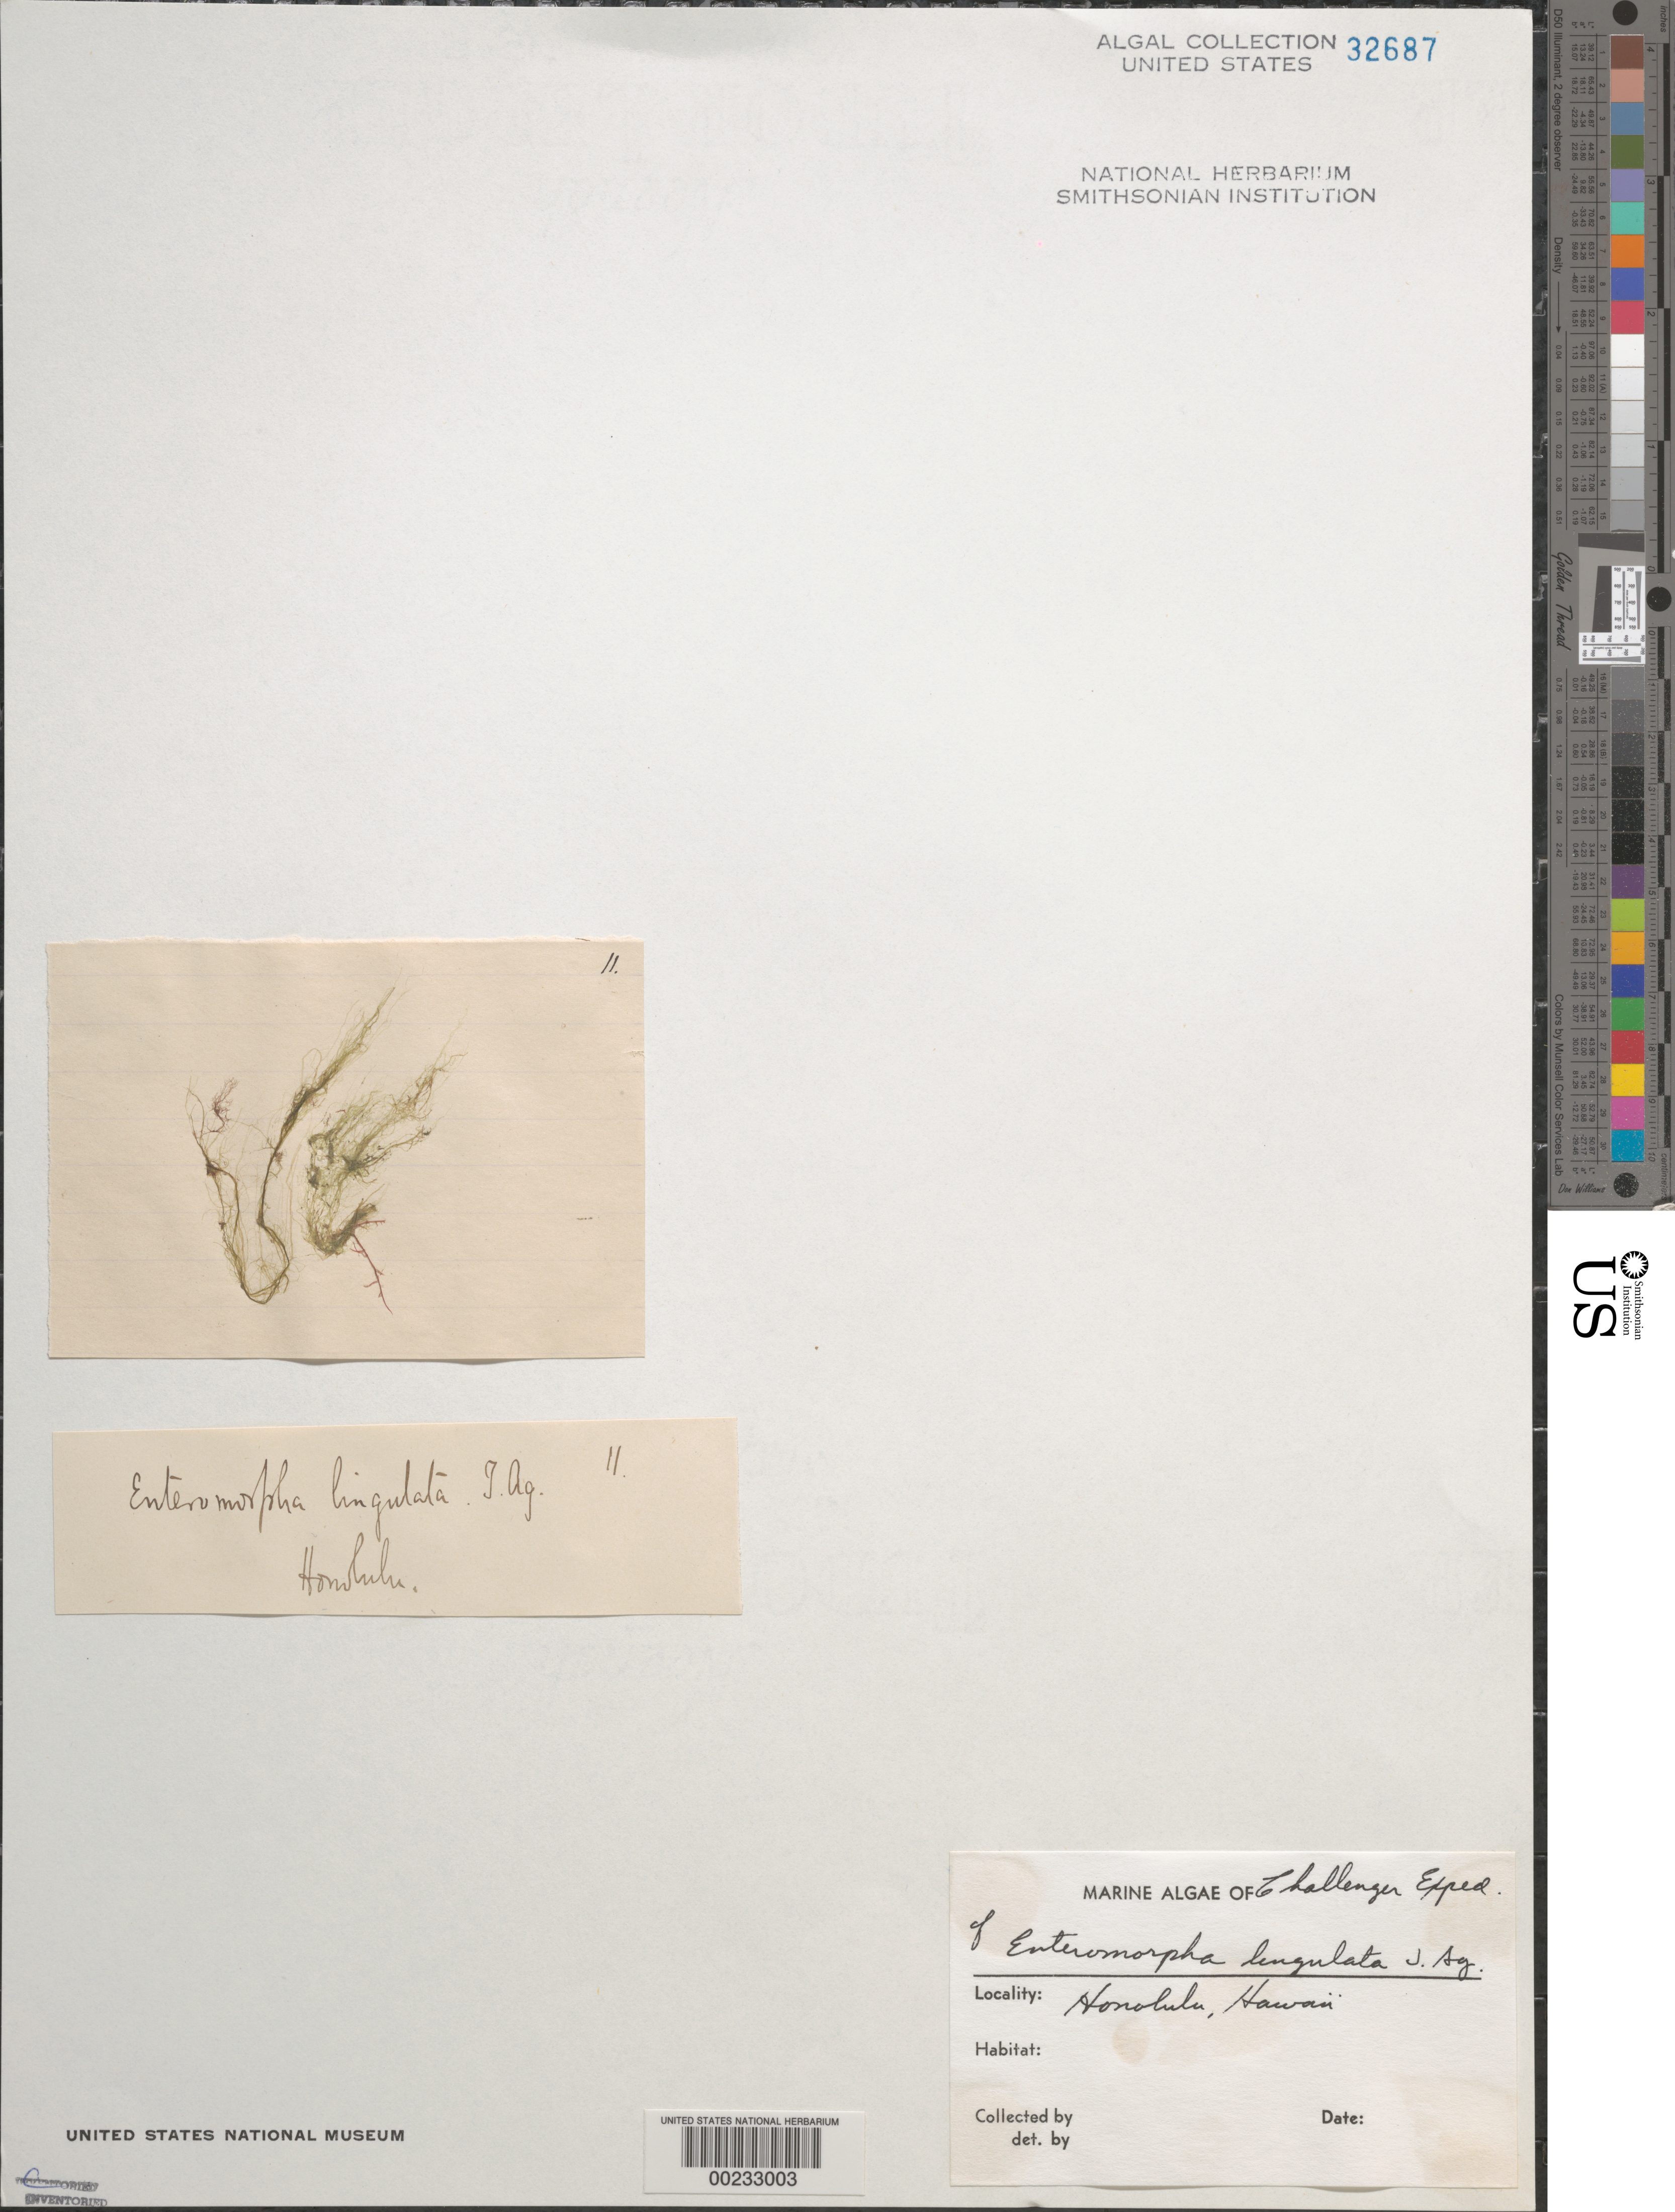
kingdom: Plantae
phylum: Chlorophyta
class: Ulvophyceae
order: Ulvales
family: Ulvaceae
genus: Ulva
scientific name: Ulva flexuosa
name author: Wulfen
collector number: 11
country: United States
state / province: Hawaii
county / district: Honolulu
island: Oahu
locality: Honolulu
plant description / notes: H.M.S. Challenger Expedition, 1872-1876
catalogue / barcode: US 32687